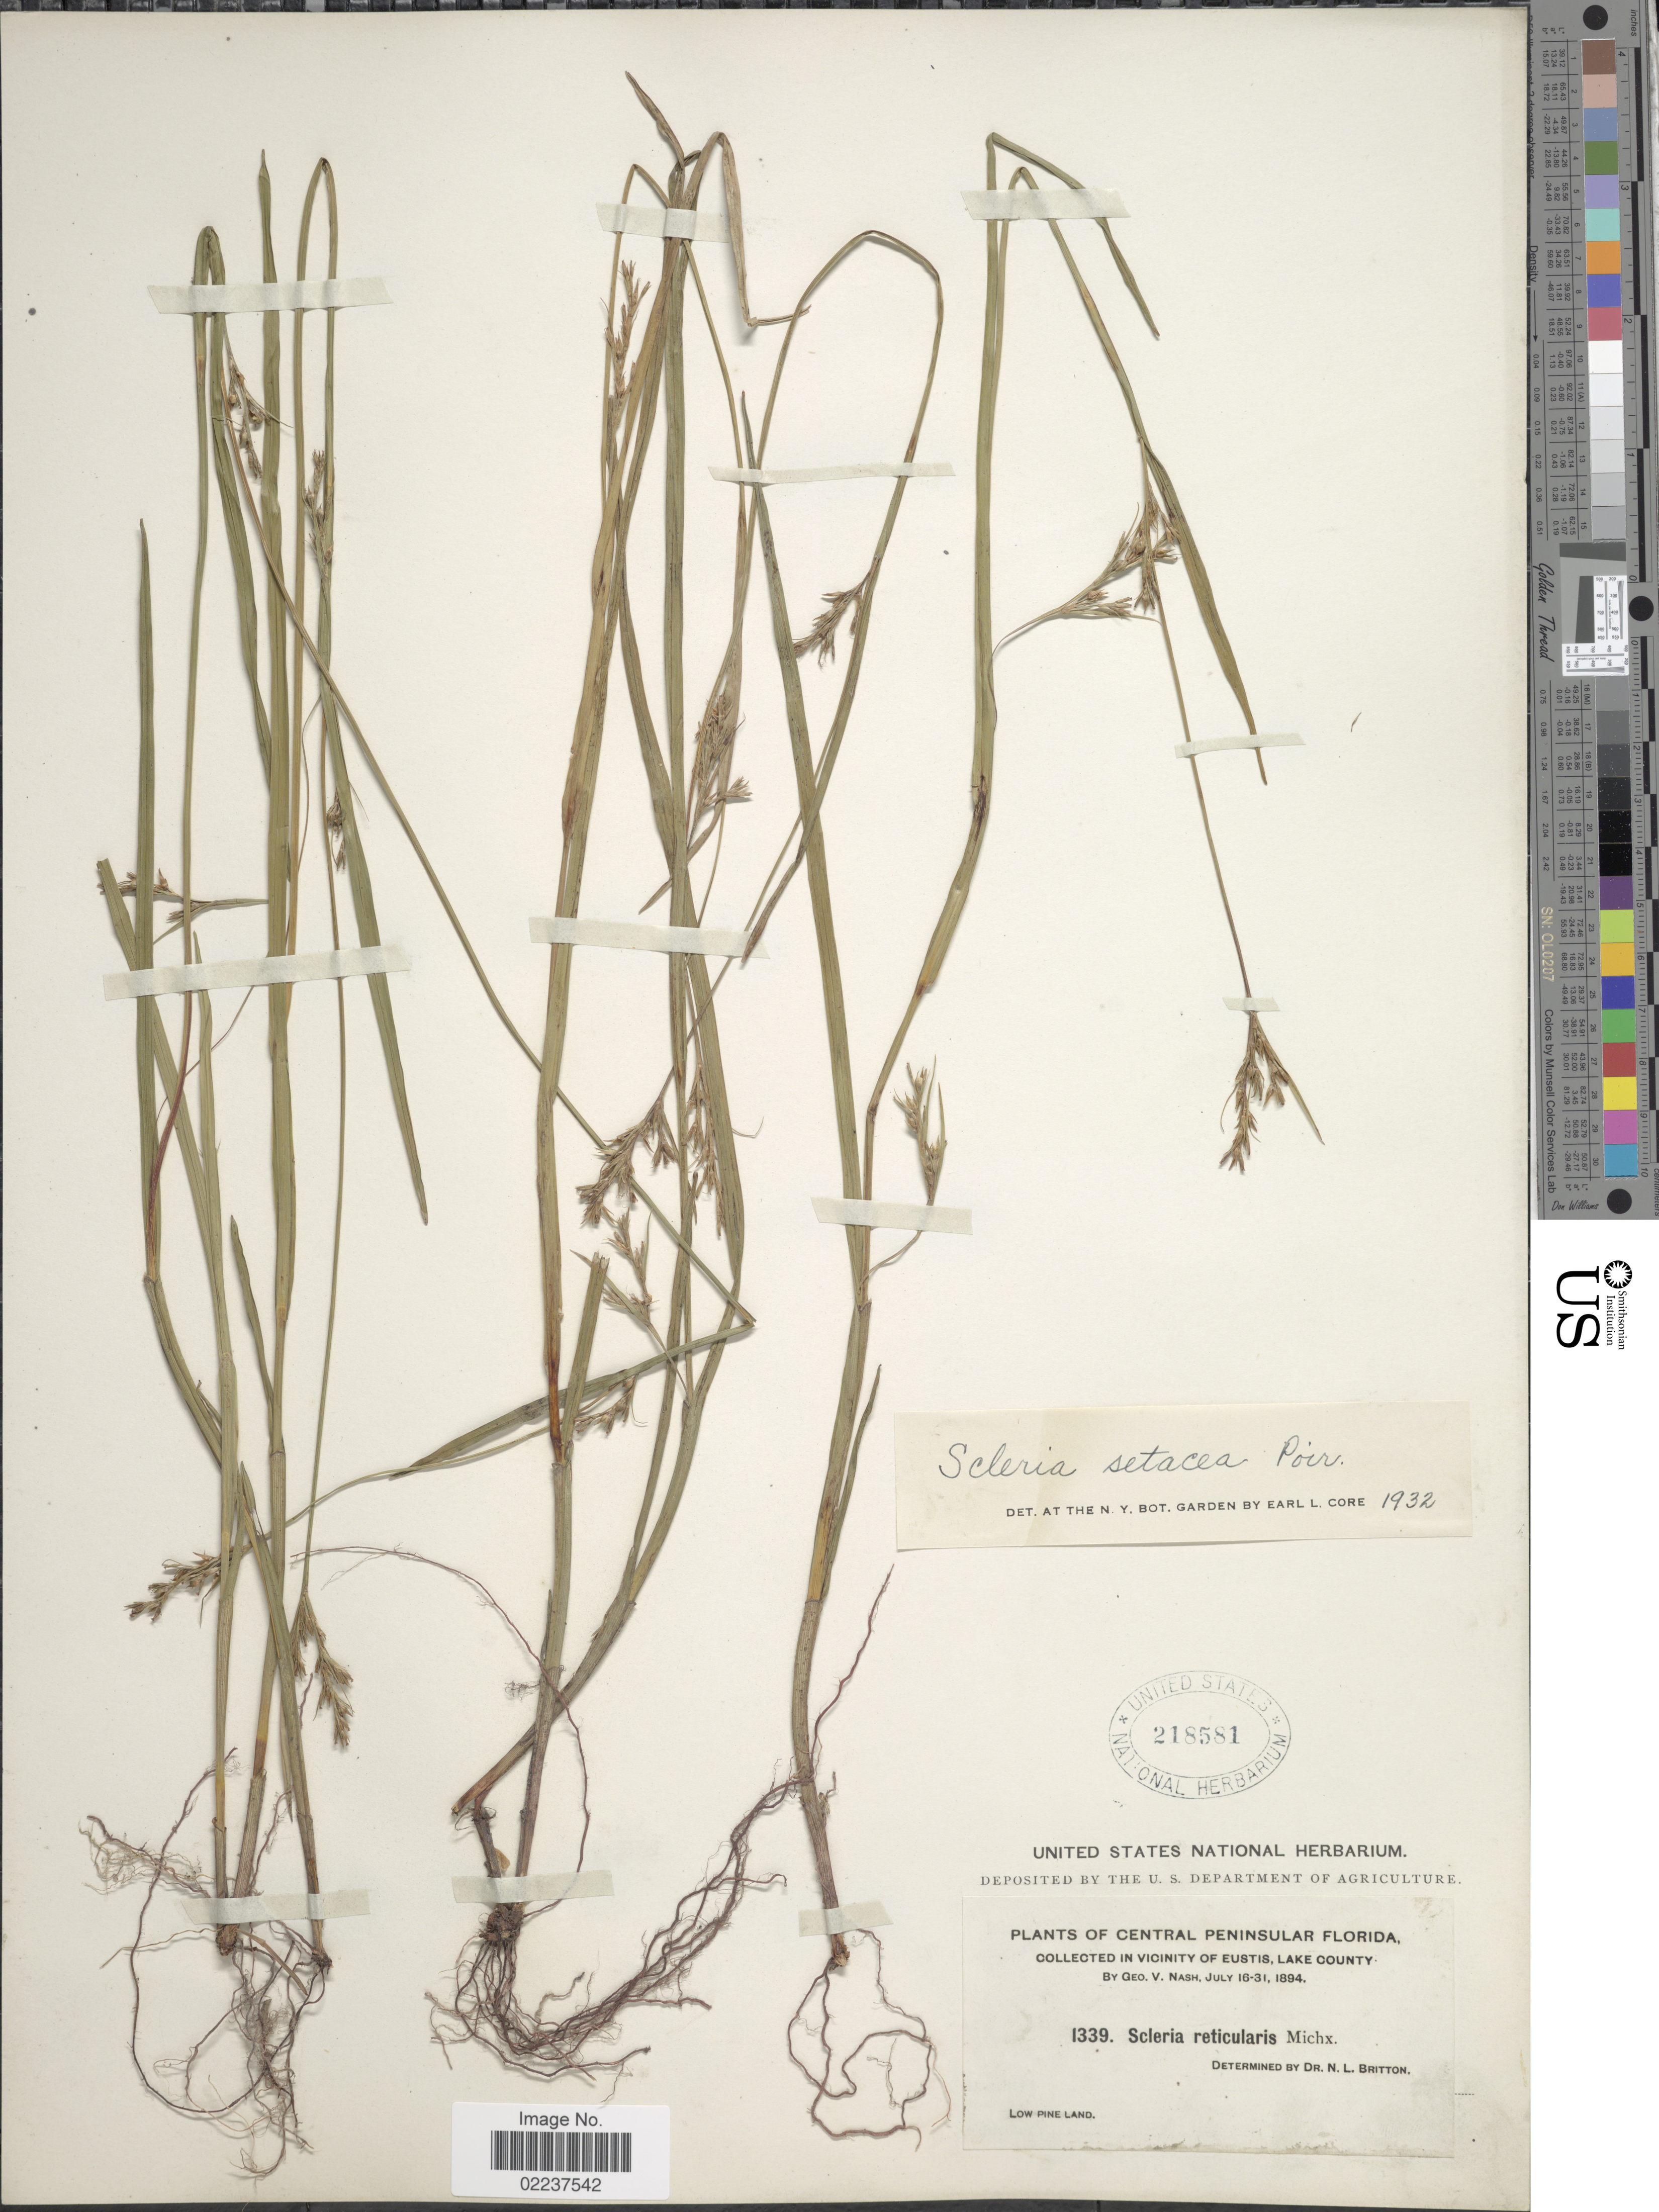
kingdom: Plantae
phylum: Tracheophyta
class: Liliopsida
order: Poales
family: Cyperaceae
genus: Scleria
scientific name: Scleria muehlenbergii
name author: Steud.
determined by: Strong, Mark T., (BOT), Smithsonian Institution - National Museum of Natural History (UNITED STATES)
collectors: G. V. Nash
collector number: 1339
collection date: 1894-07-16/1894-07-31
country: United States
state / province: Florida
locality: Central Peninsular Florida, Vicinity of Eustis, Lake County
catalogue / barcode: US 218581